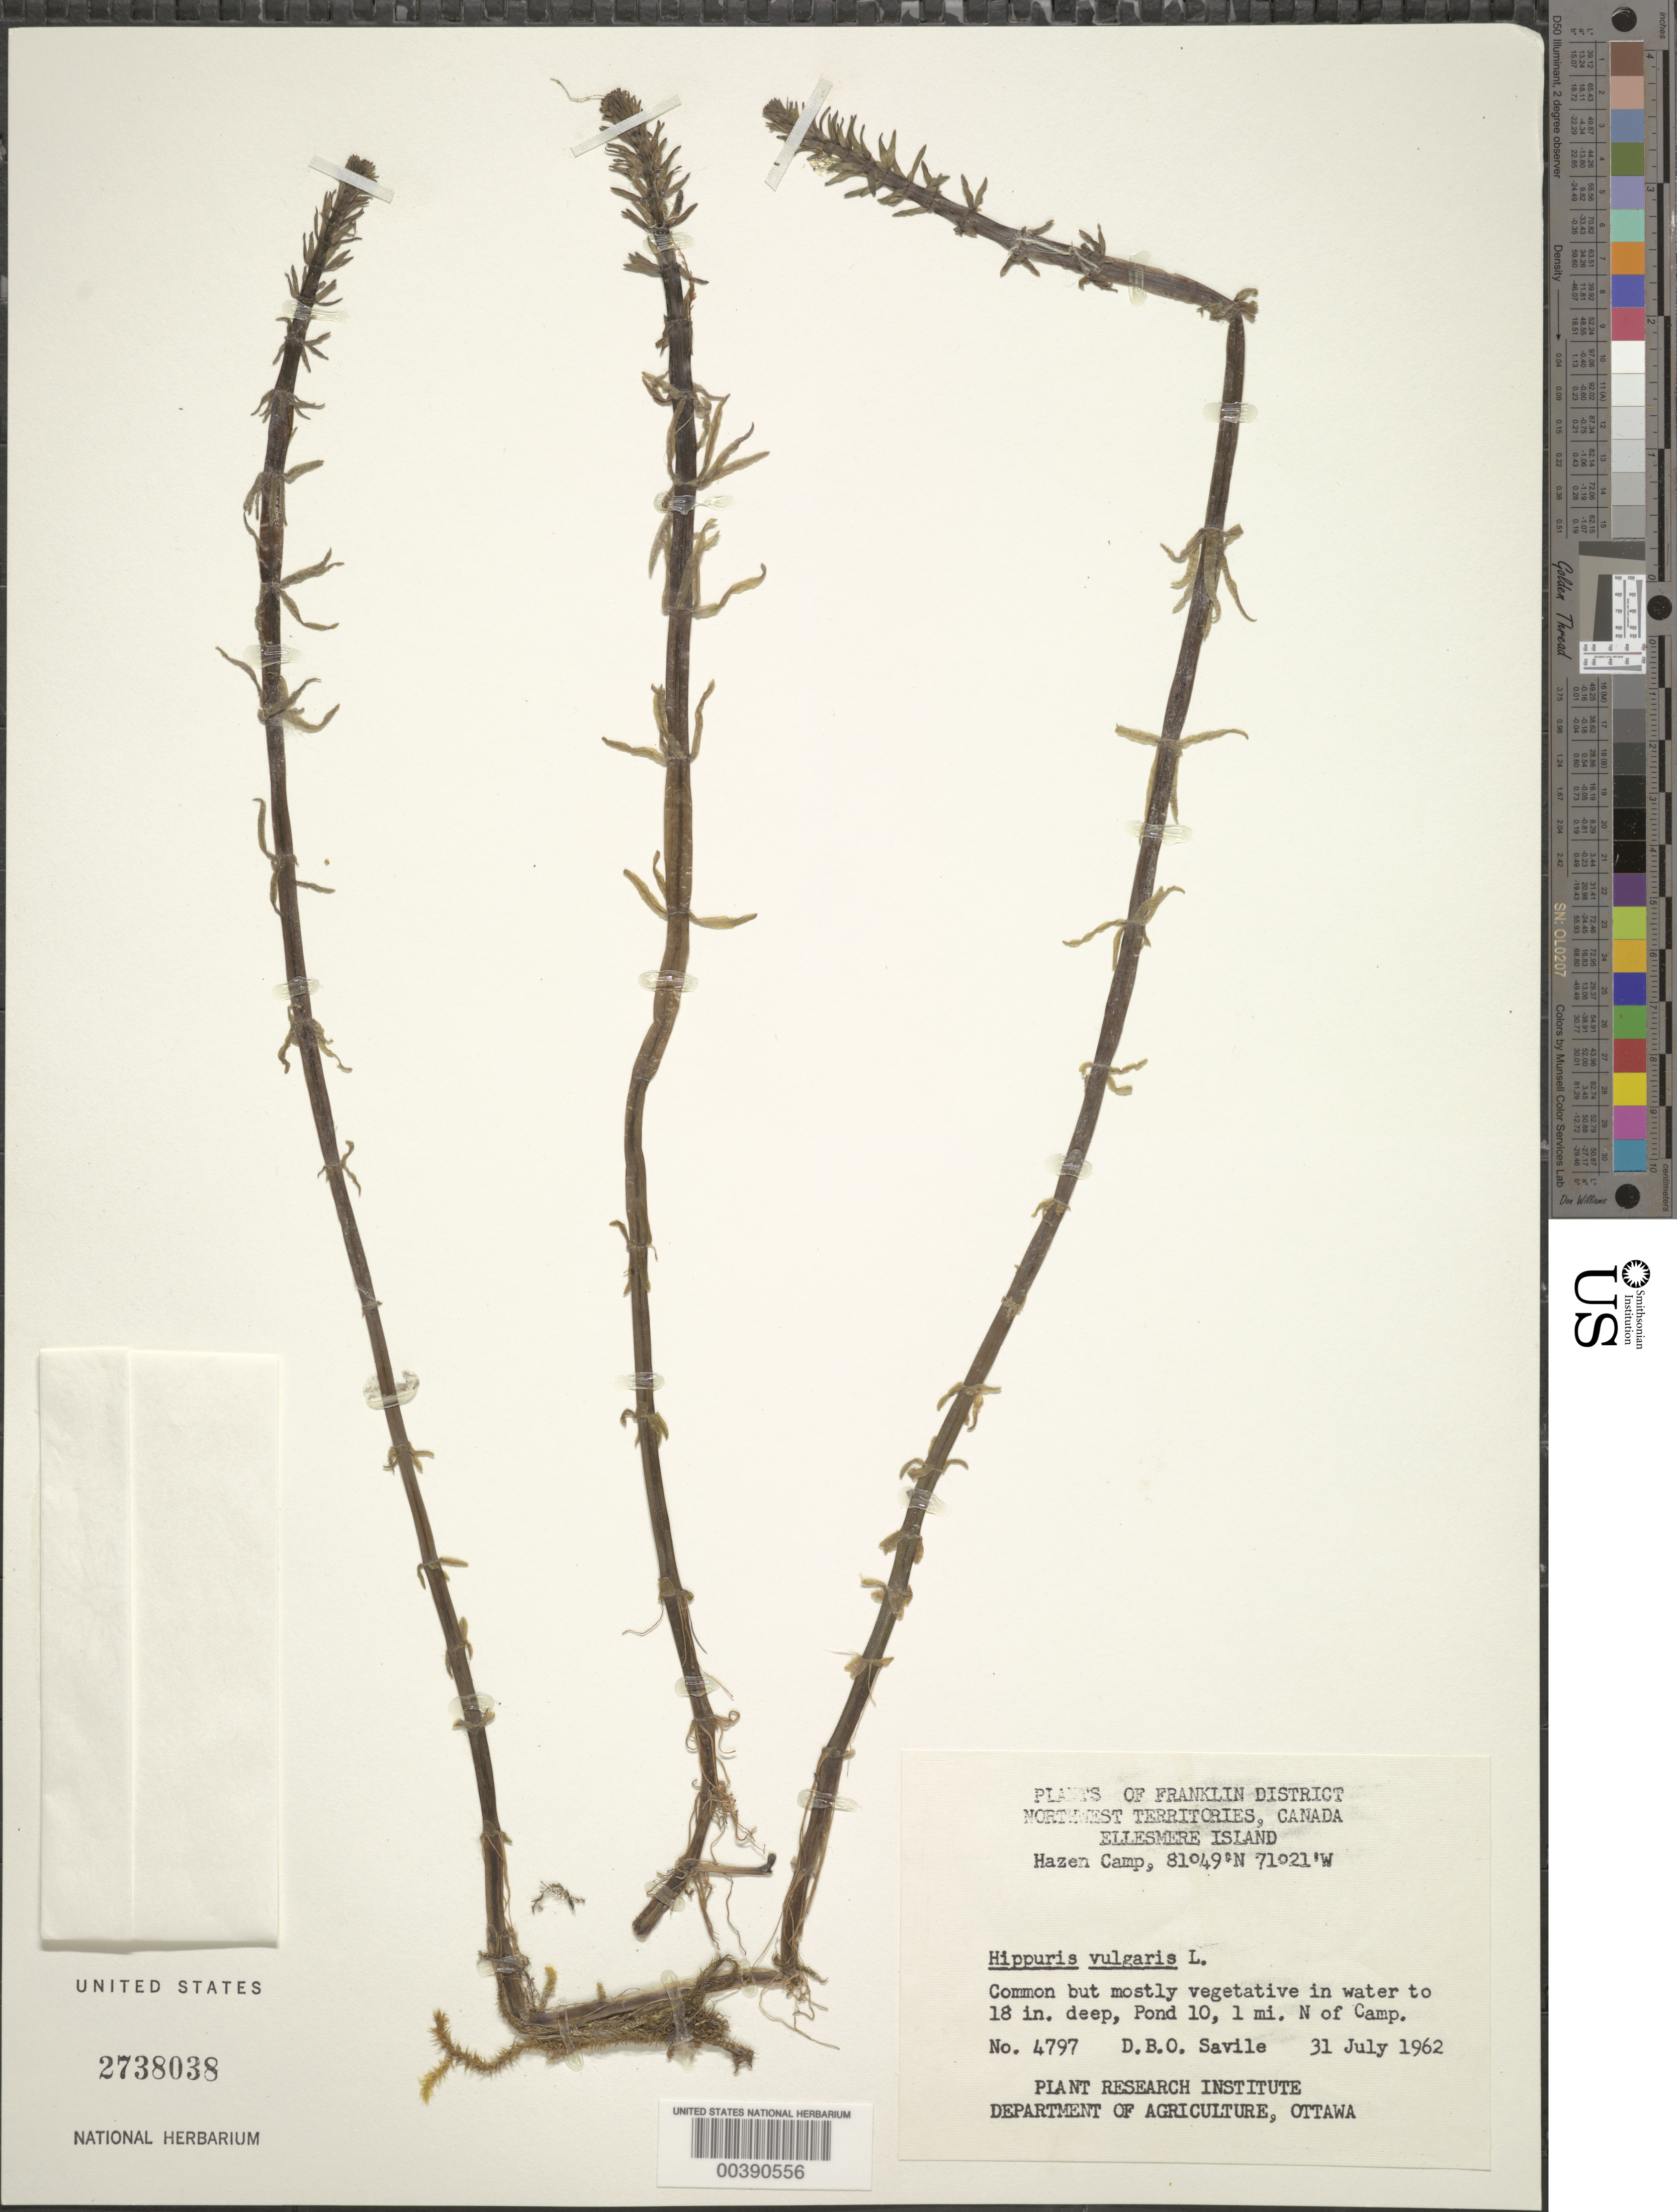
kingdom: Plantae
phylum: Tracheophyta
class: Magnoliopsida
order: Lamiales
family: Plantaginaceae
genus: Hippuris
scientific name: Hippuris vulgaris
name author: L.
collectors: D. Savile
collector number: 4797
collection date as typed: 31 Jul 1962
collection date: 1962-07-31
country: Canada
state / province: Northwest Territories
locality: Franklin dist., ellesmere i., n of hazen camp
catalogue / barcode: US 2738038